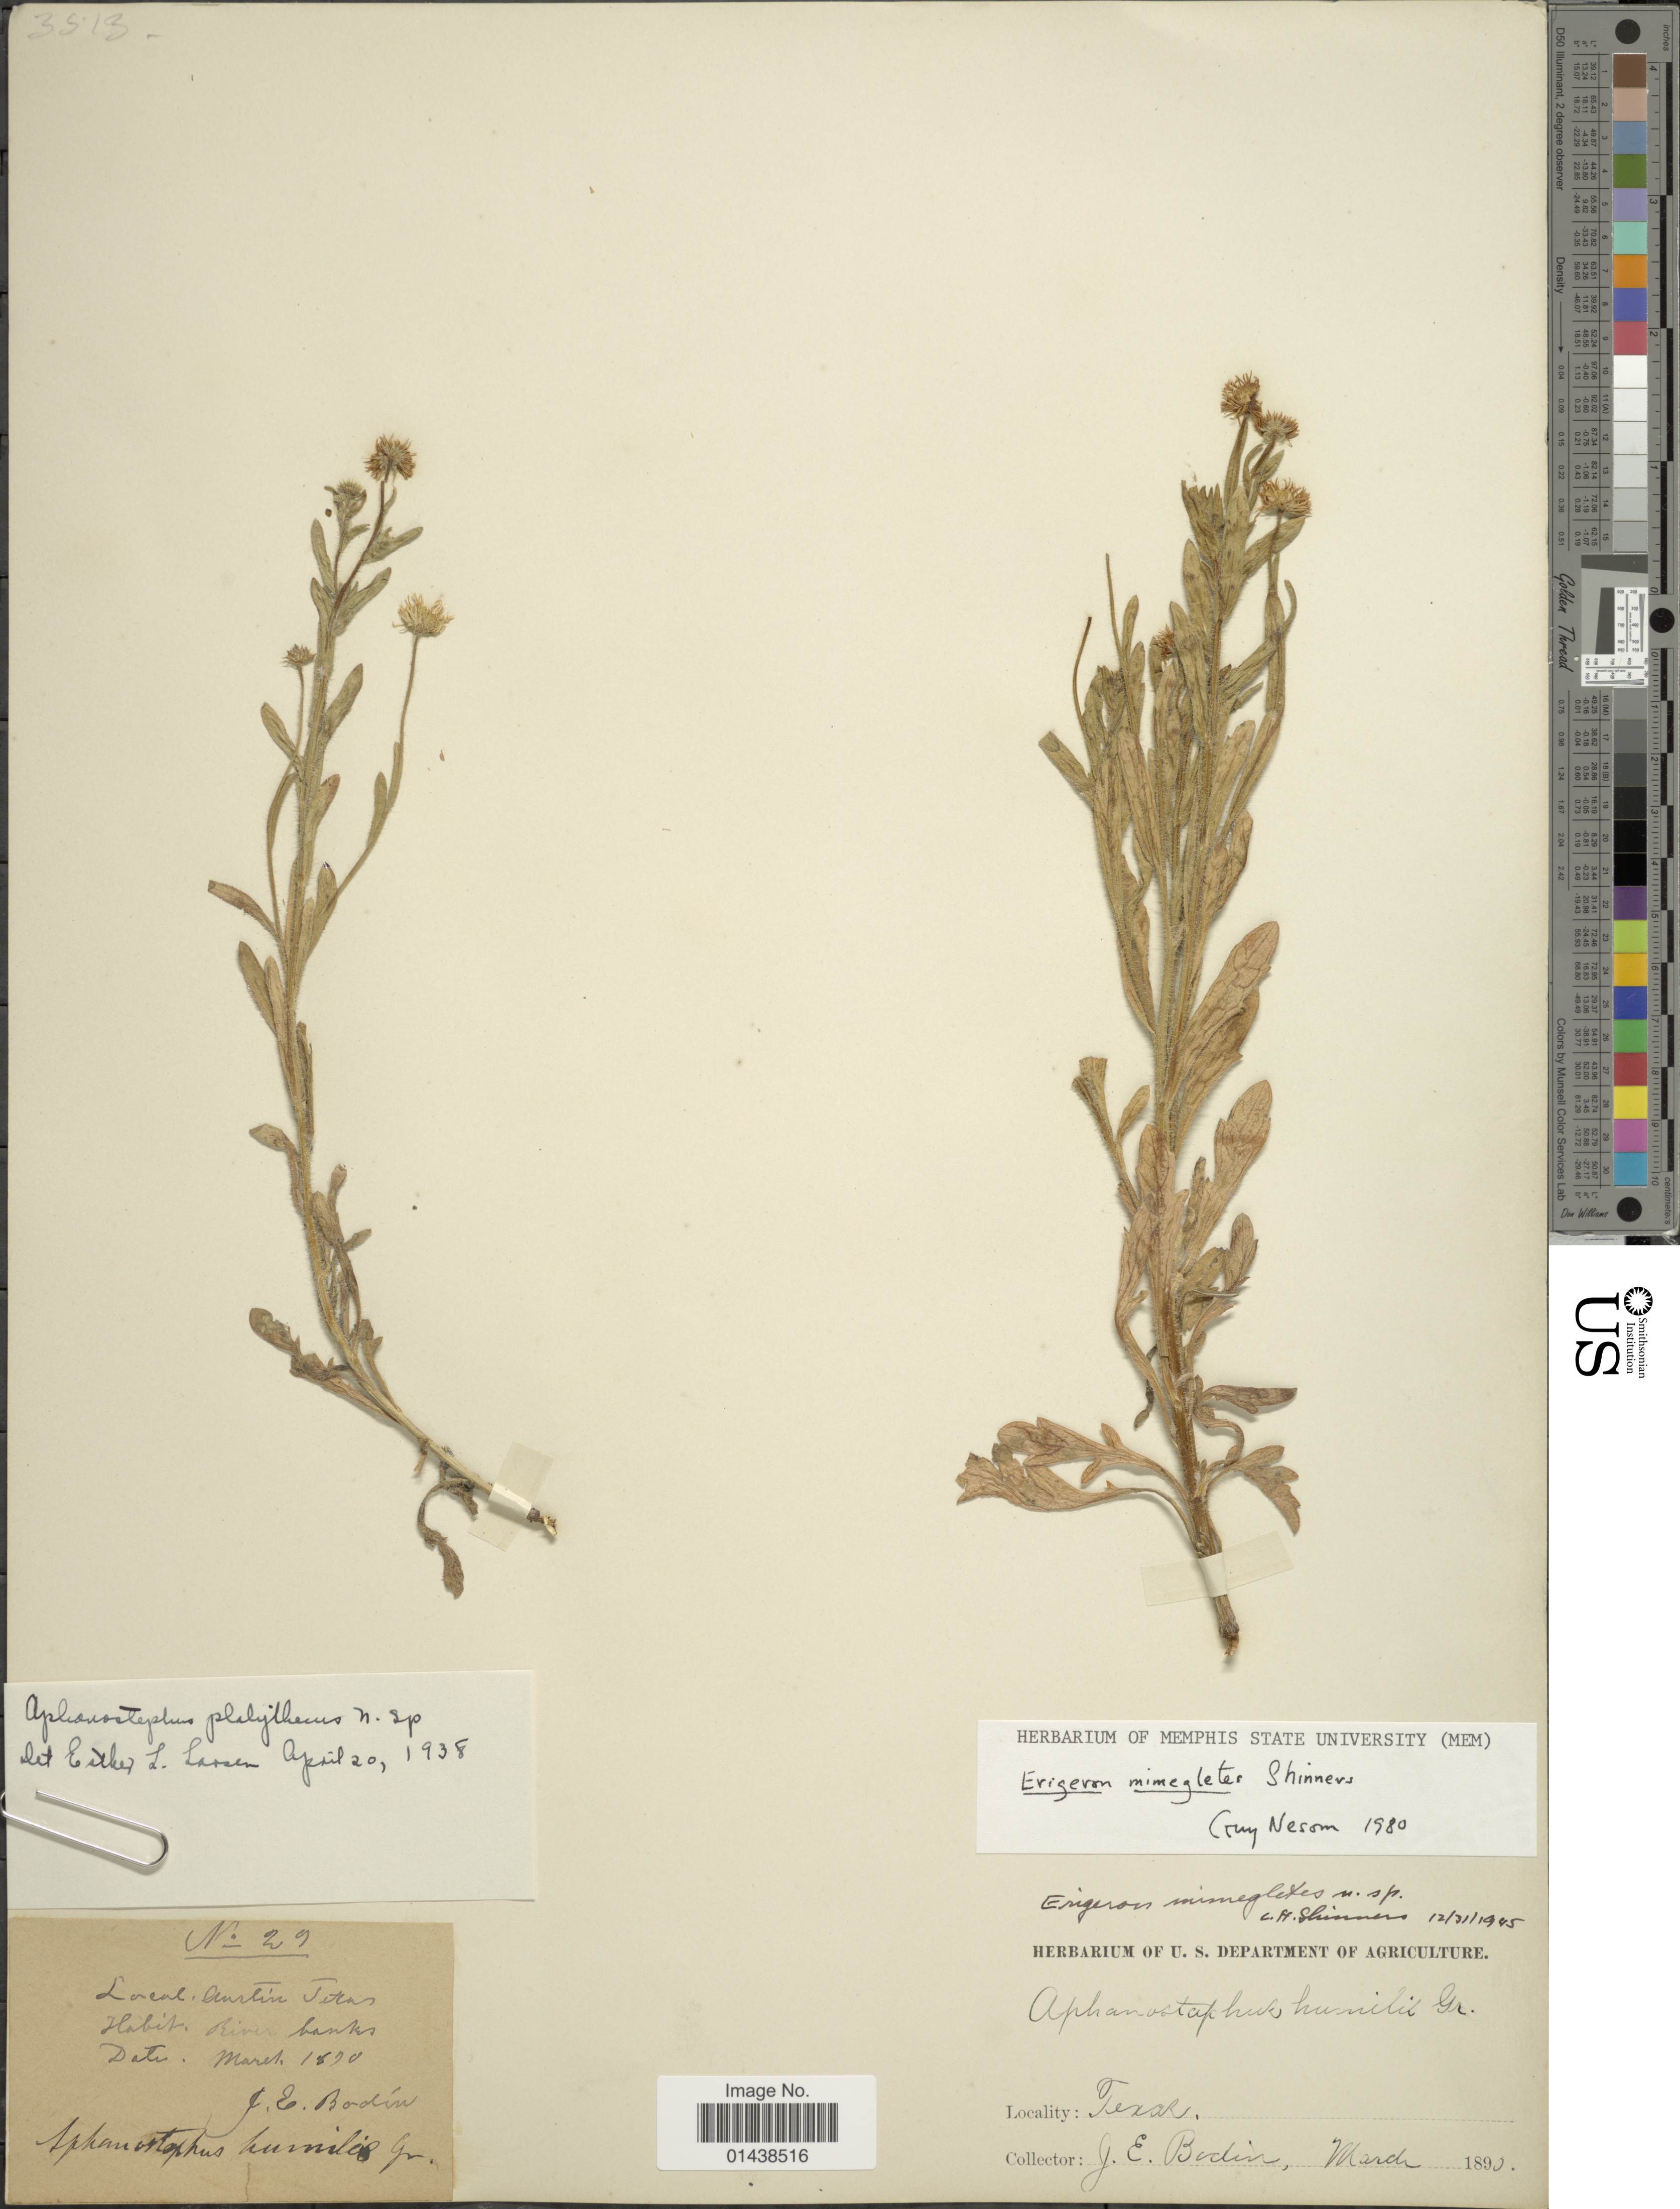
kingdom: Plantae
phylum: Tracheophyta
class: Magnoliopsida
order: Asterales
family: Asteraceae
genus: Erigeron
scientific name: Erigeron mimegletes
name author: Shinners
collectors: J. E. Bodin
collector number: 29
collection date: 1890-03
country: United States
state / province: Texas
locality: Loreal, Austin